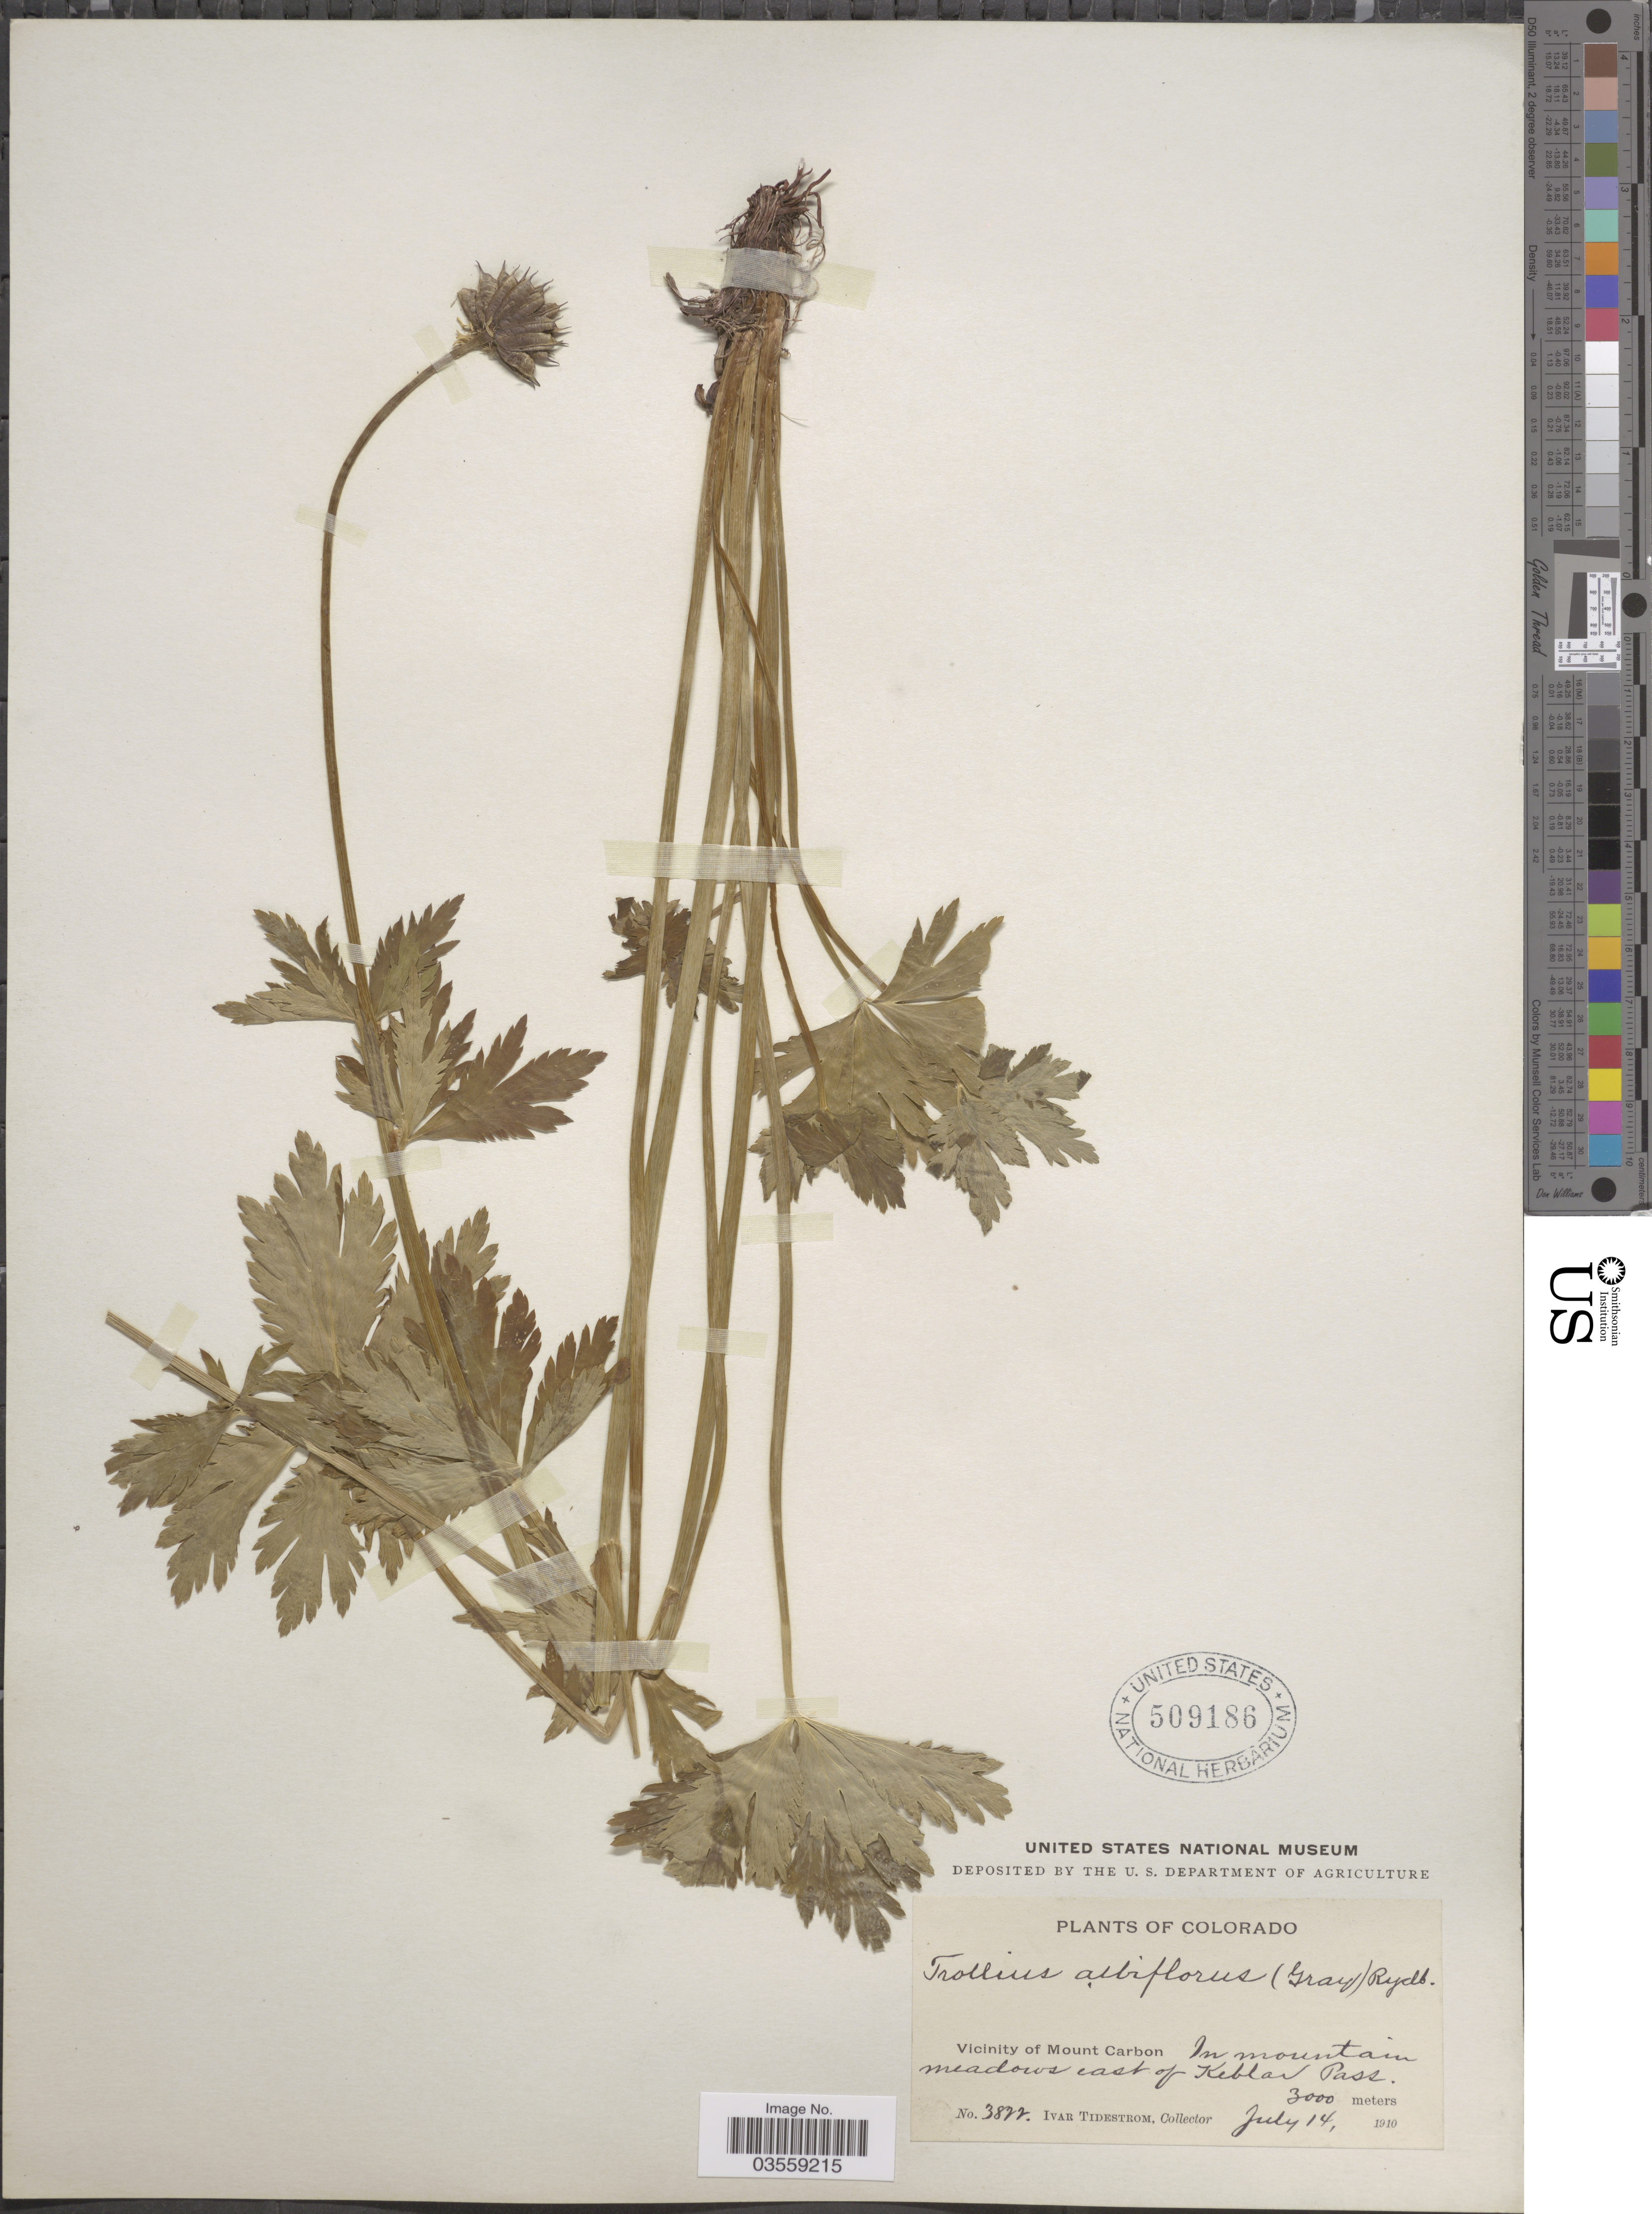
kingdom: Plantae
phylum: Tracheophyta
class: Magnoliopsida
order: Ranunculales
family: Ranunculaceae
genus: Trollius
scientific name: Trollius laxus var. albiflorus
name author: A. Gray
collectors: I. F. Tidestrom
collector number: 3822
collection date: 1910-07-14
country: United States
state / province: Colorado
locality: Vicinity of Mount Carbon. In mountain meadows east of Keblar Pass.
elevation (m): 3000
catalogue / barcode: US 509186